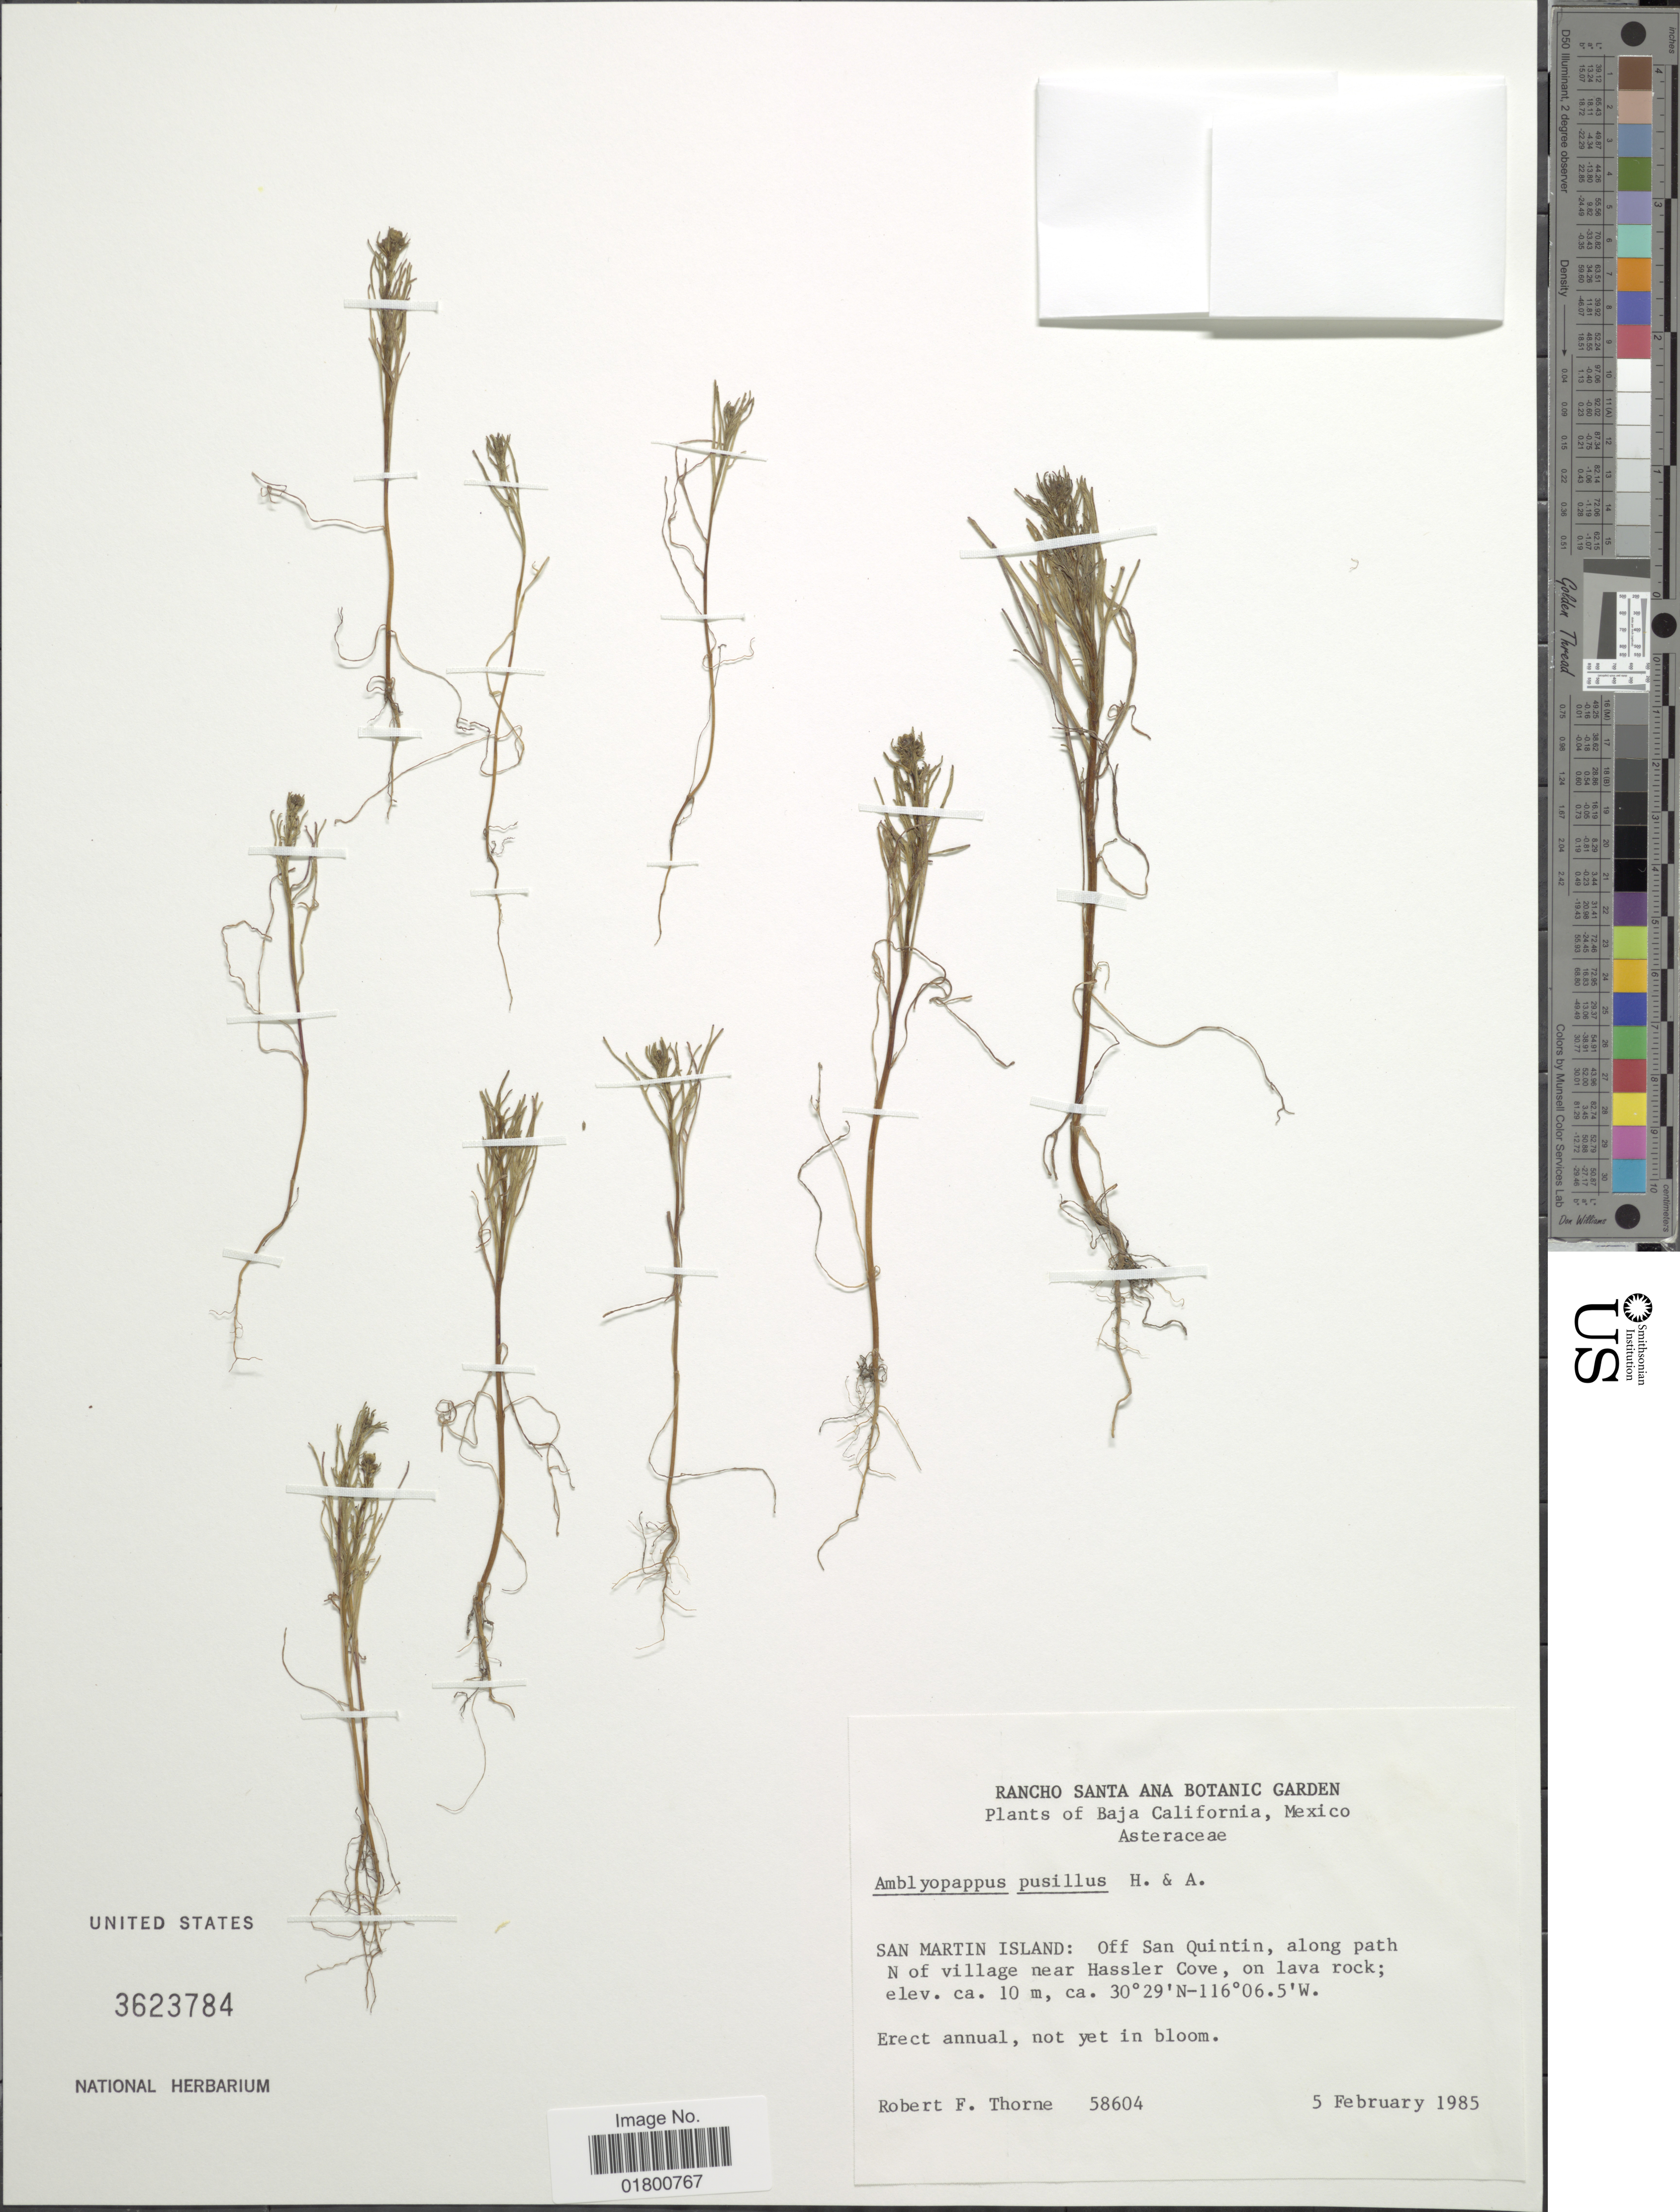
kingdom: Plantae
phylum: Tracheophyta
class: Magnoliopsida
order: Asterales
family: Asteraceae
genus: Amblyopappus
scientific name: Amblyopappus pusillus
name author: Hook. & Arn.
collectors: R. F. Thorne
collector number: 58604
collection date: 1985-02-05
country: Mexico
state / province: Baja California Sur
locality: San Martin Island: Off San Quintin, along path N of village near Hassler Cove, on lava rock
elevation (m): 10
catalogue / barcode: US 3623784